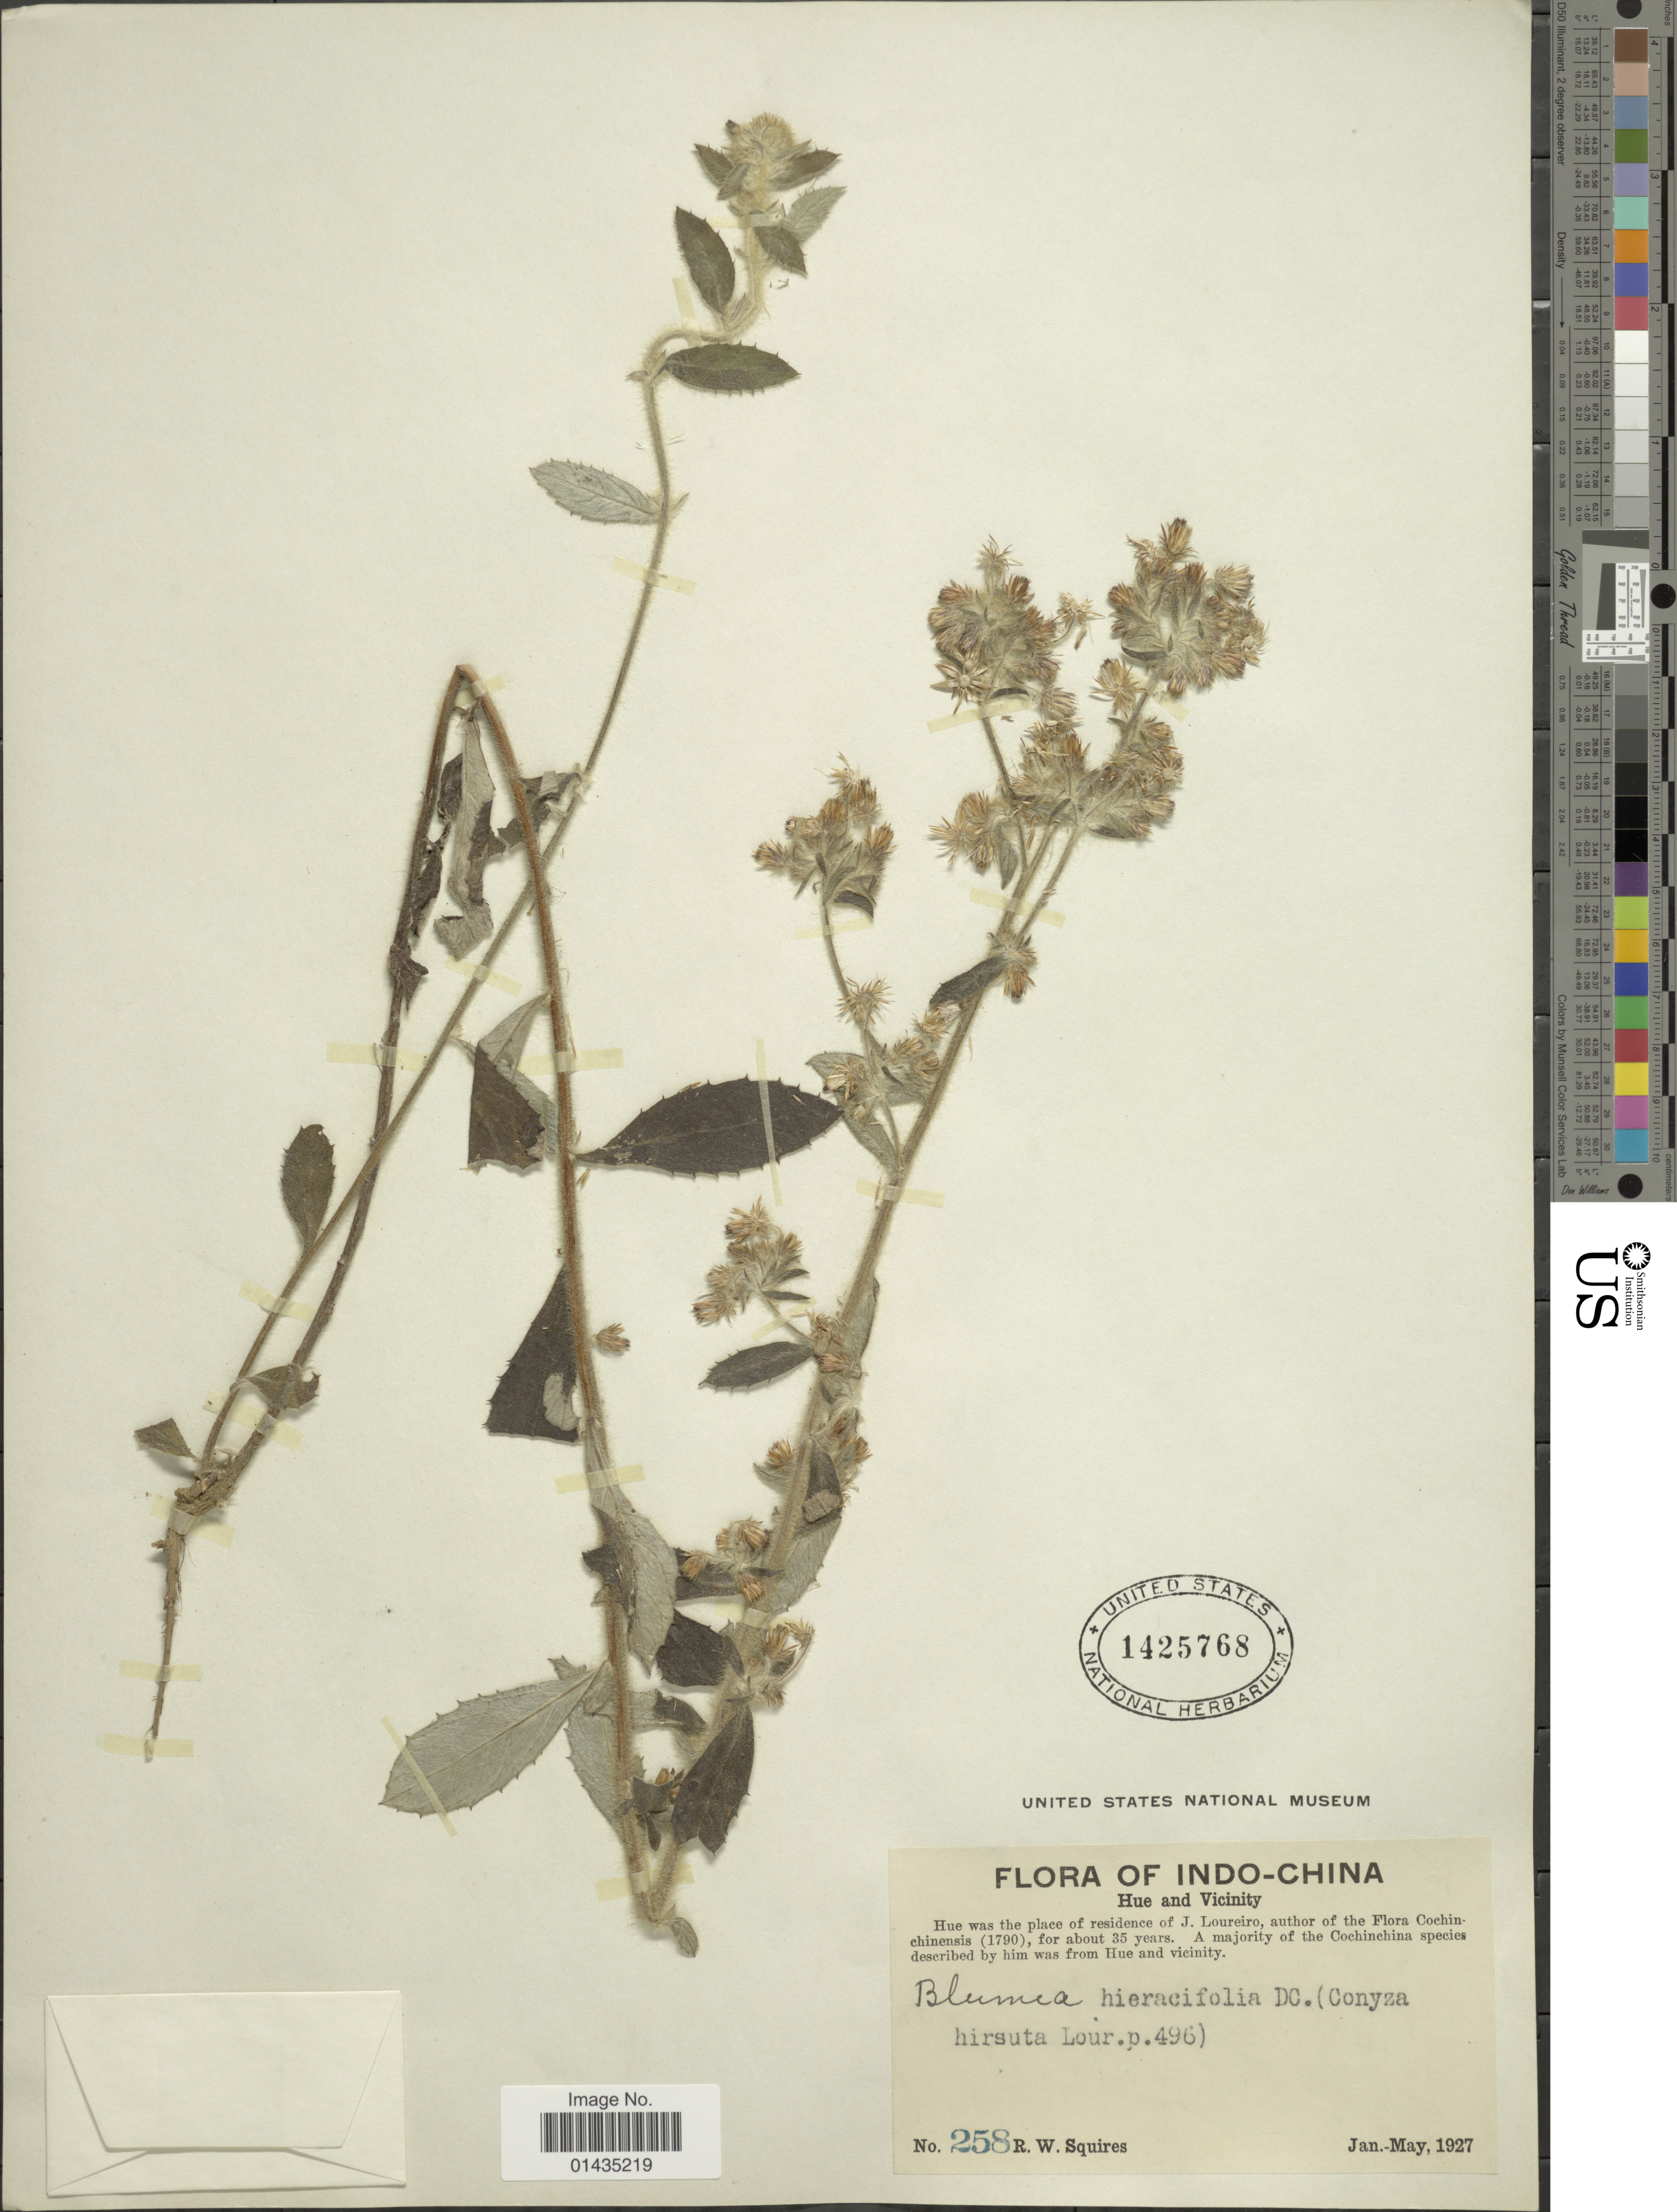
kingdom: Plantae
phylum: Tracheophyta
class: Magnoliopsida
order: Asterales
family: Asteraceae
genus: Blumea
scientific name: Blumea hieraciifolia var. hieraciifolia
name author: (Spreng.) DC.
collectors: R. Squires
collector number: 258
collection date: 1927-01/1927-05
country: Vietnam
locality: Indo-China, Hue and vicinity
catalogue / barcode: US 1425768